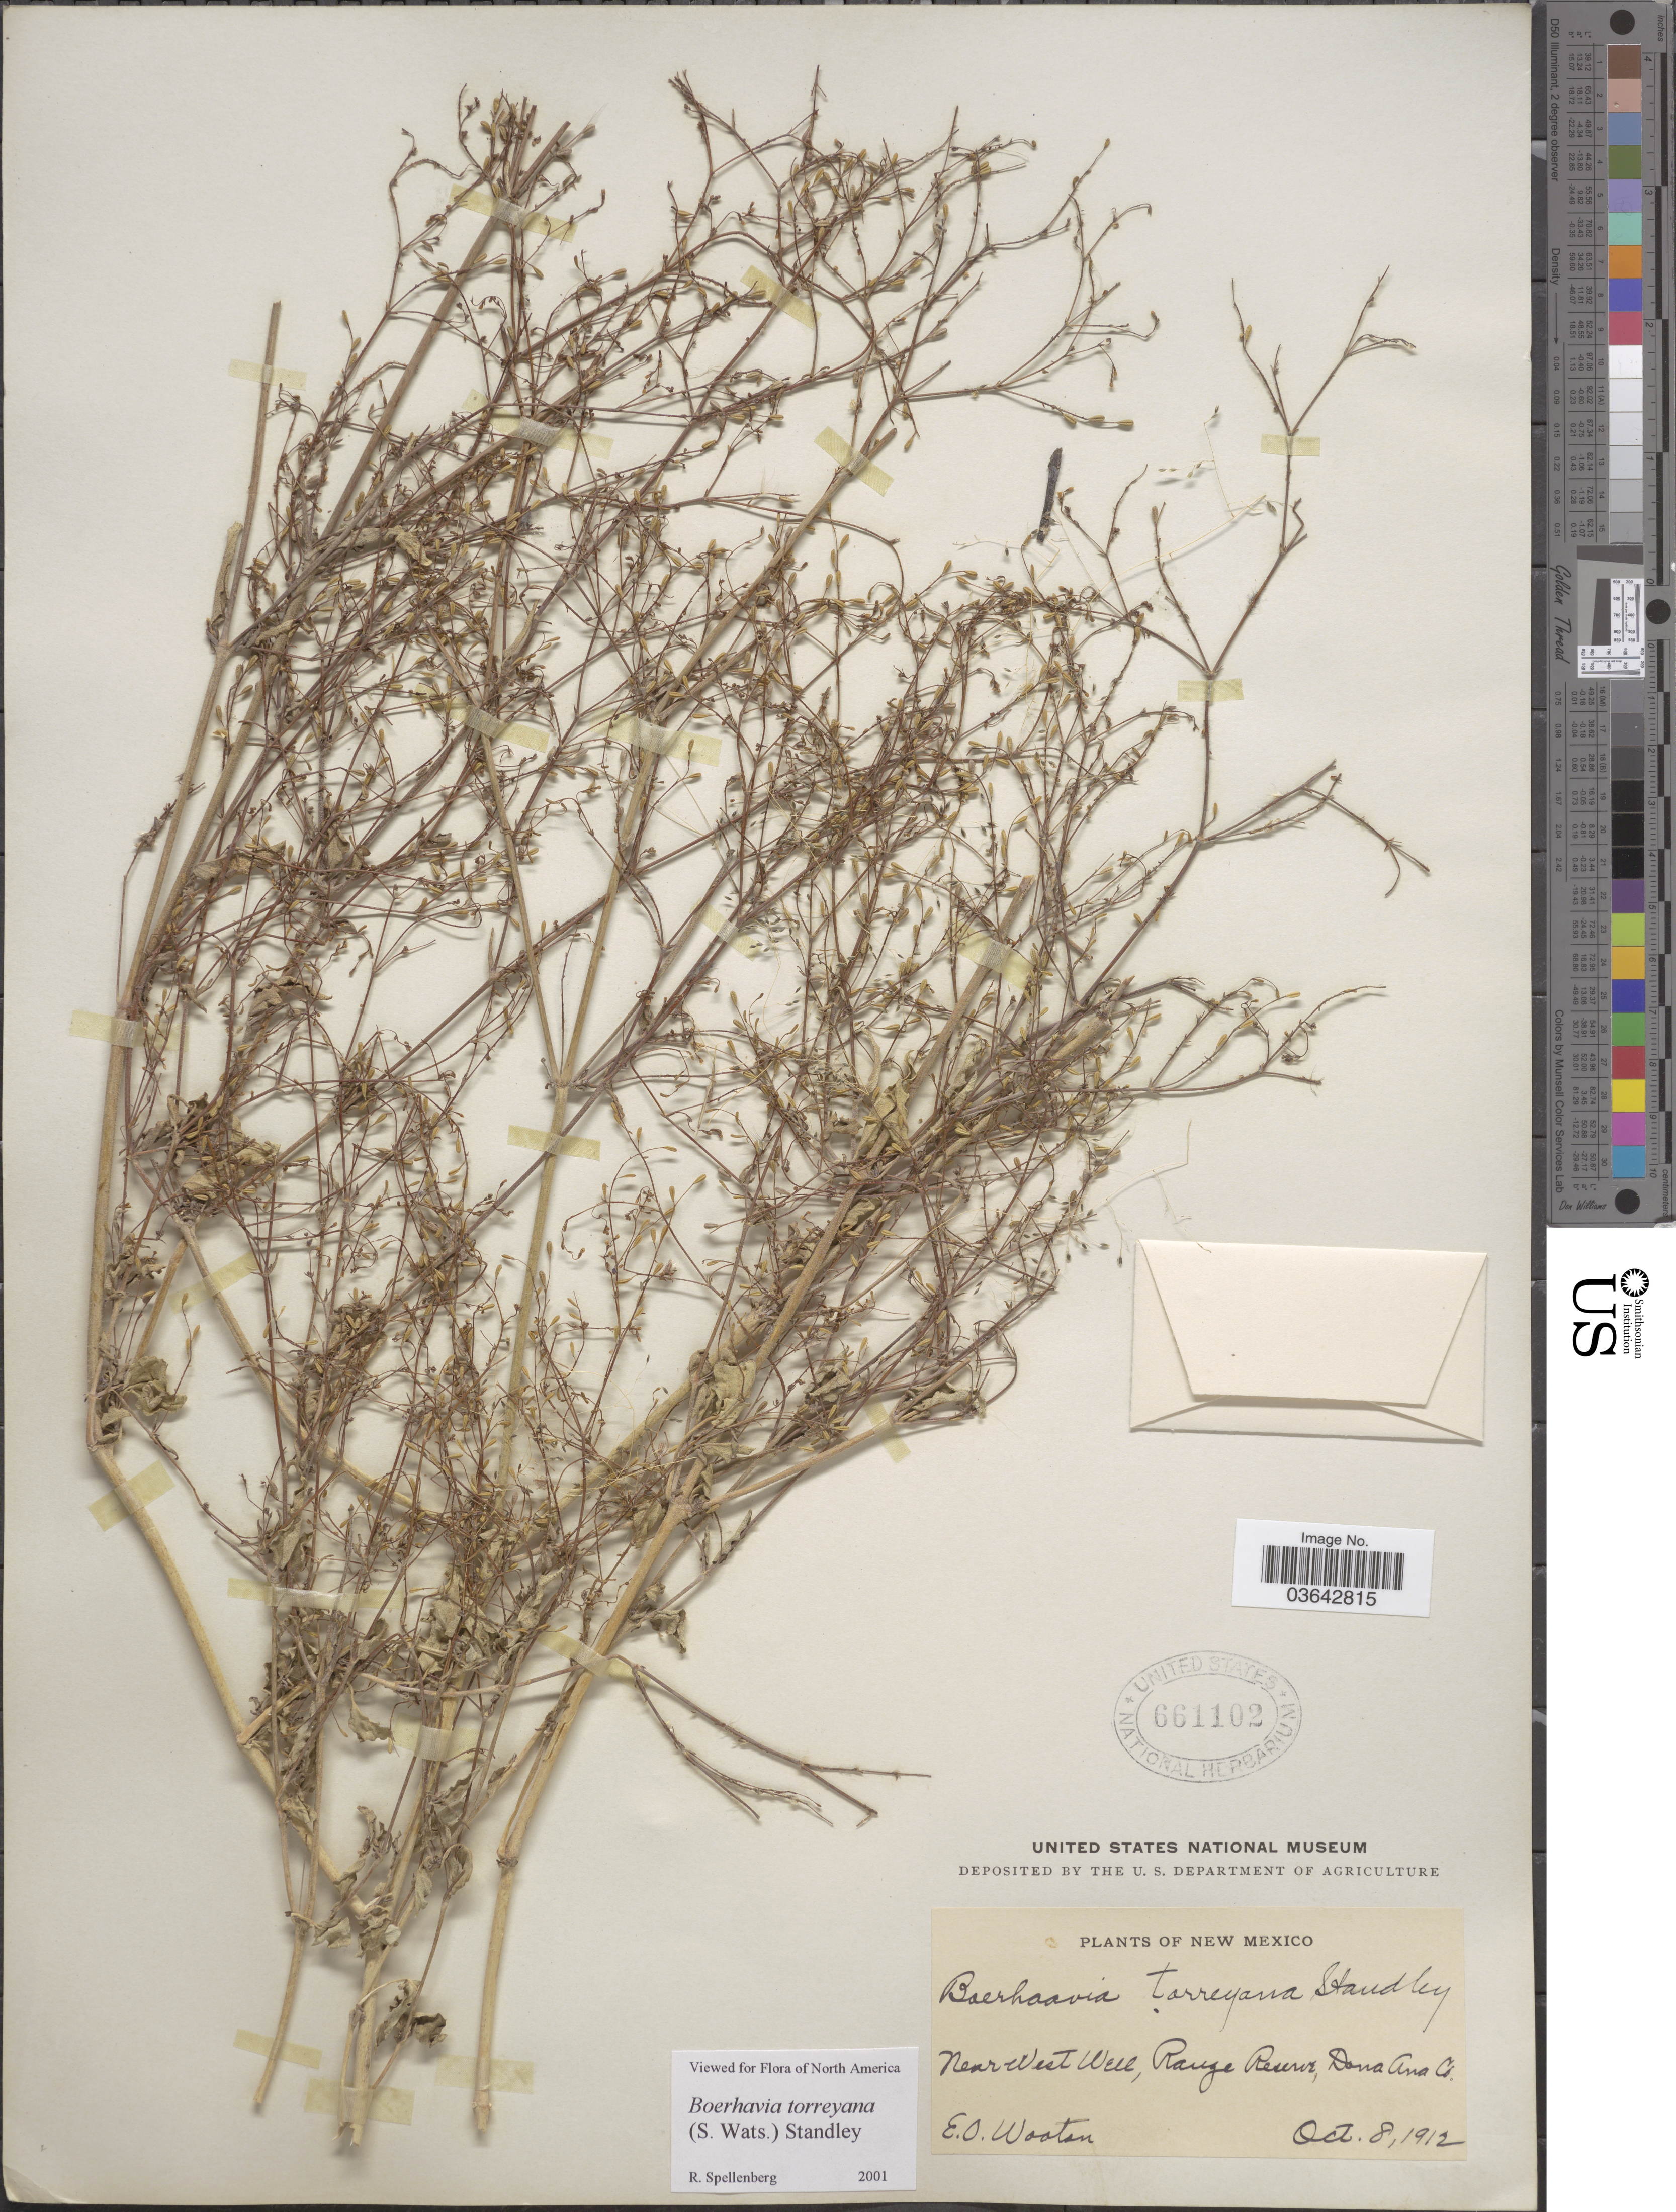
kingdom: Plantae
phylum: Tracheophyta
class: Magnoliopsida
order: Caryophyllales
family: Nyctaginaceae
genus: Boerhavia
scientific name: Boerhavia torreyana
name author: (S. Watson) Standl.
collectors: E. O. Wooton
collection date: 1912-10-08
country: United States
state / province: New Mexico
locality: Near West Well, Range Reserve, Dona Ana Co.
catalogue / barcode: US 661102